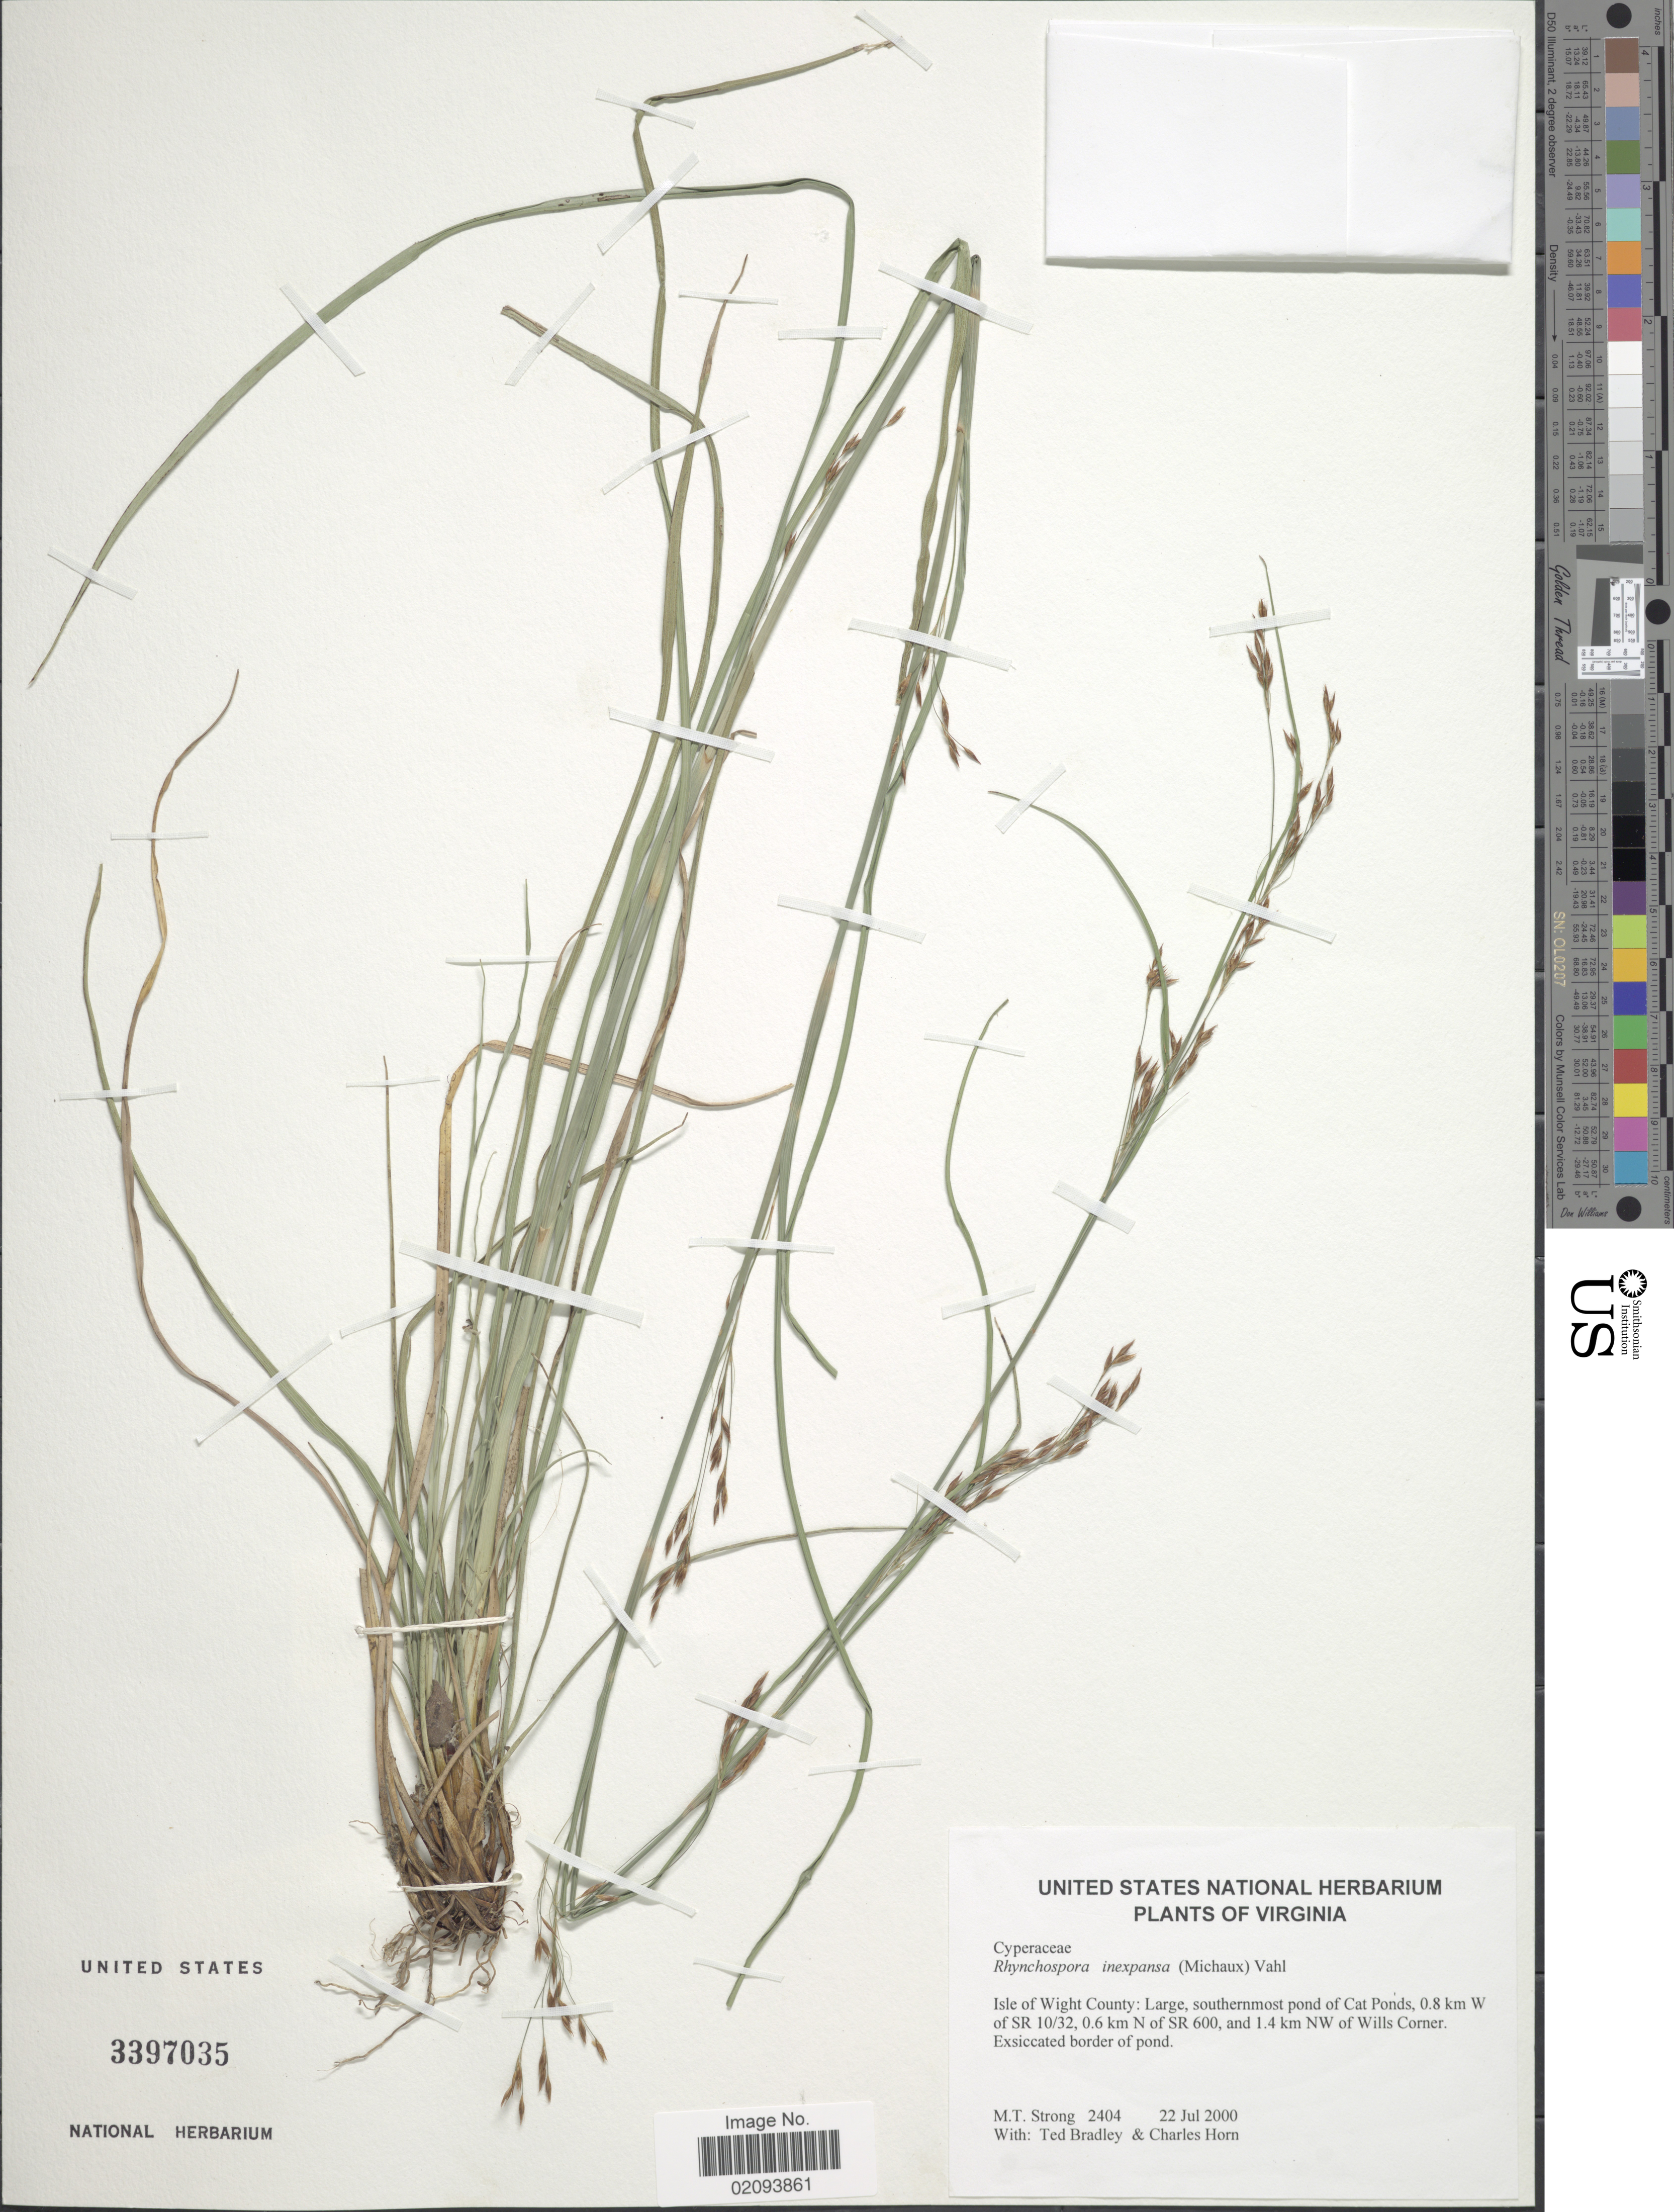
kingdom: Plantae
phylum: Tracheophyta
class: Liliopsida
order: Poales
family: Cyperaceae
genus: Rhynchospora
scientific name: Rhynchospora inexpansa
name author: (Michx.) Vahl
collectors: M. T. Strong, T. Bradley & C. Horn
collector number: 2404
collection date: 2000-07-22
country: United States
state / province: Virginia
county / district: Isle of Wight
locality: Isle of Wight County: Large, southernmost pond of Cat Ponds, 0.8 km W of SR 10/32, 0.6 km N of SR 600, and 1.4 km NW of Wills Corner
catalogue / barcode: US 3397035